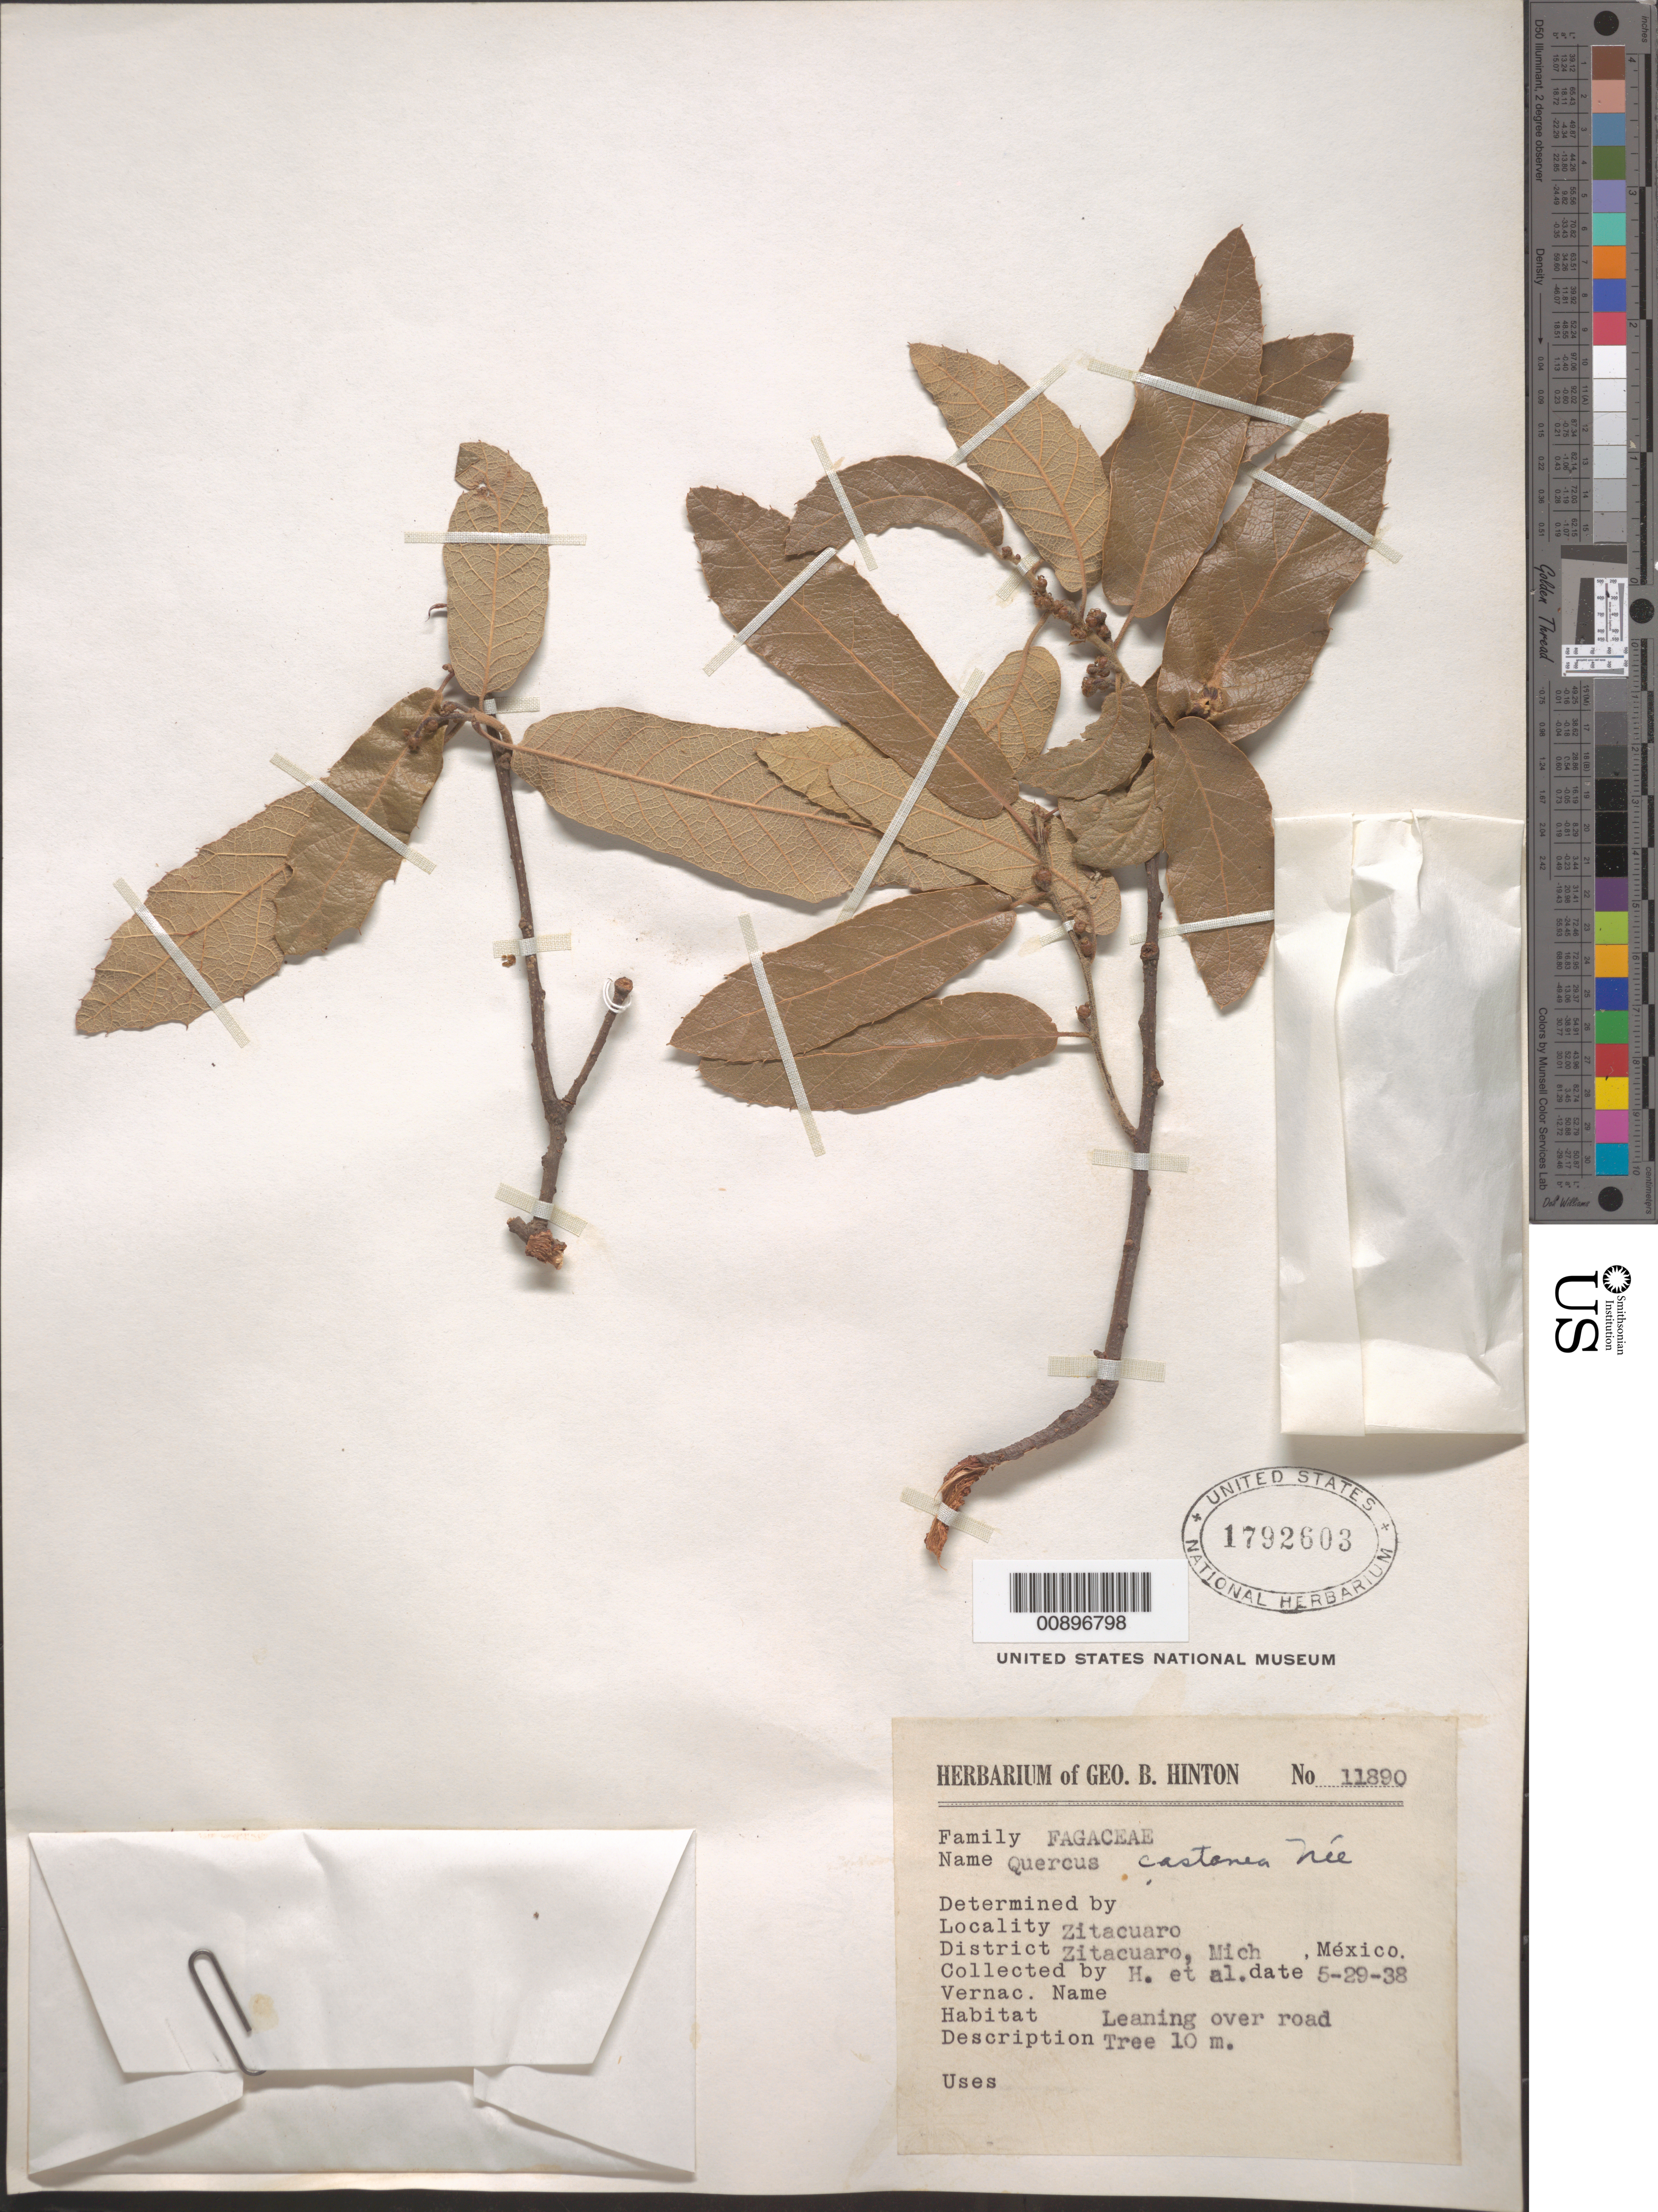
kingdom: Plantae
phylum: Tracheophyta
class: Magnoliopsida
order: Fagales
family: Fagaceae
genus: Quercus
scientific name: Quercus castanea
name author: Née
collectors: G. B. Hinton & et al.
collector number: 11890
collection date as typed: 29 May 1938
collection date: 1938-05-29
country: Mexico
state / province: Michoacán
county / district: Zitácuaro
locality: Zitácuaro, District Zitácuaro, Michoacán.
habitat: Leaning over road.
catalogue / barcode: US 1792603